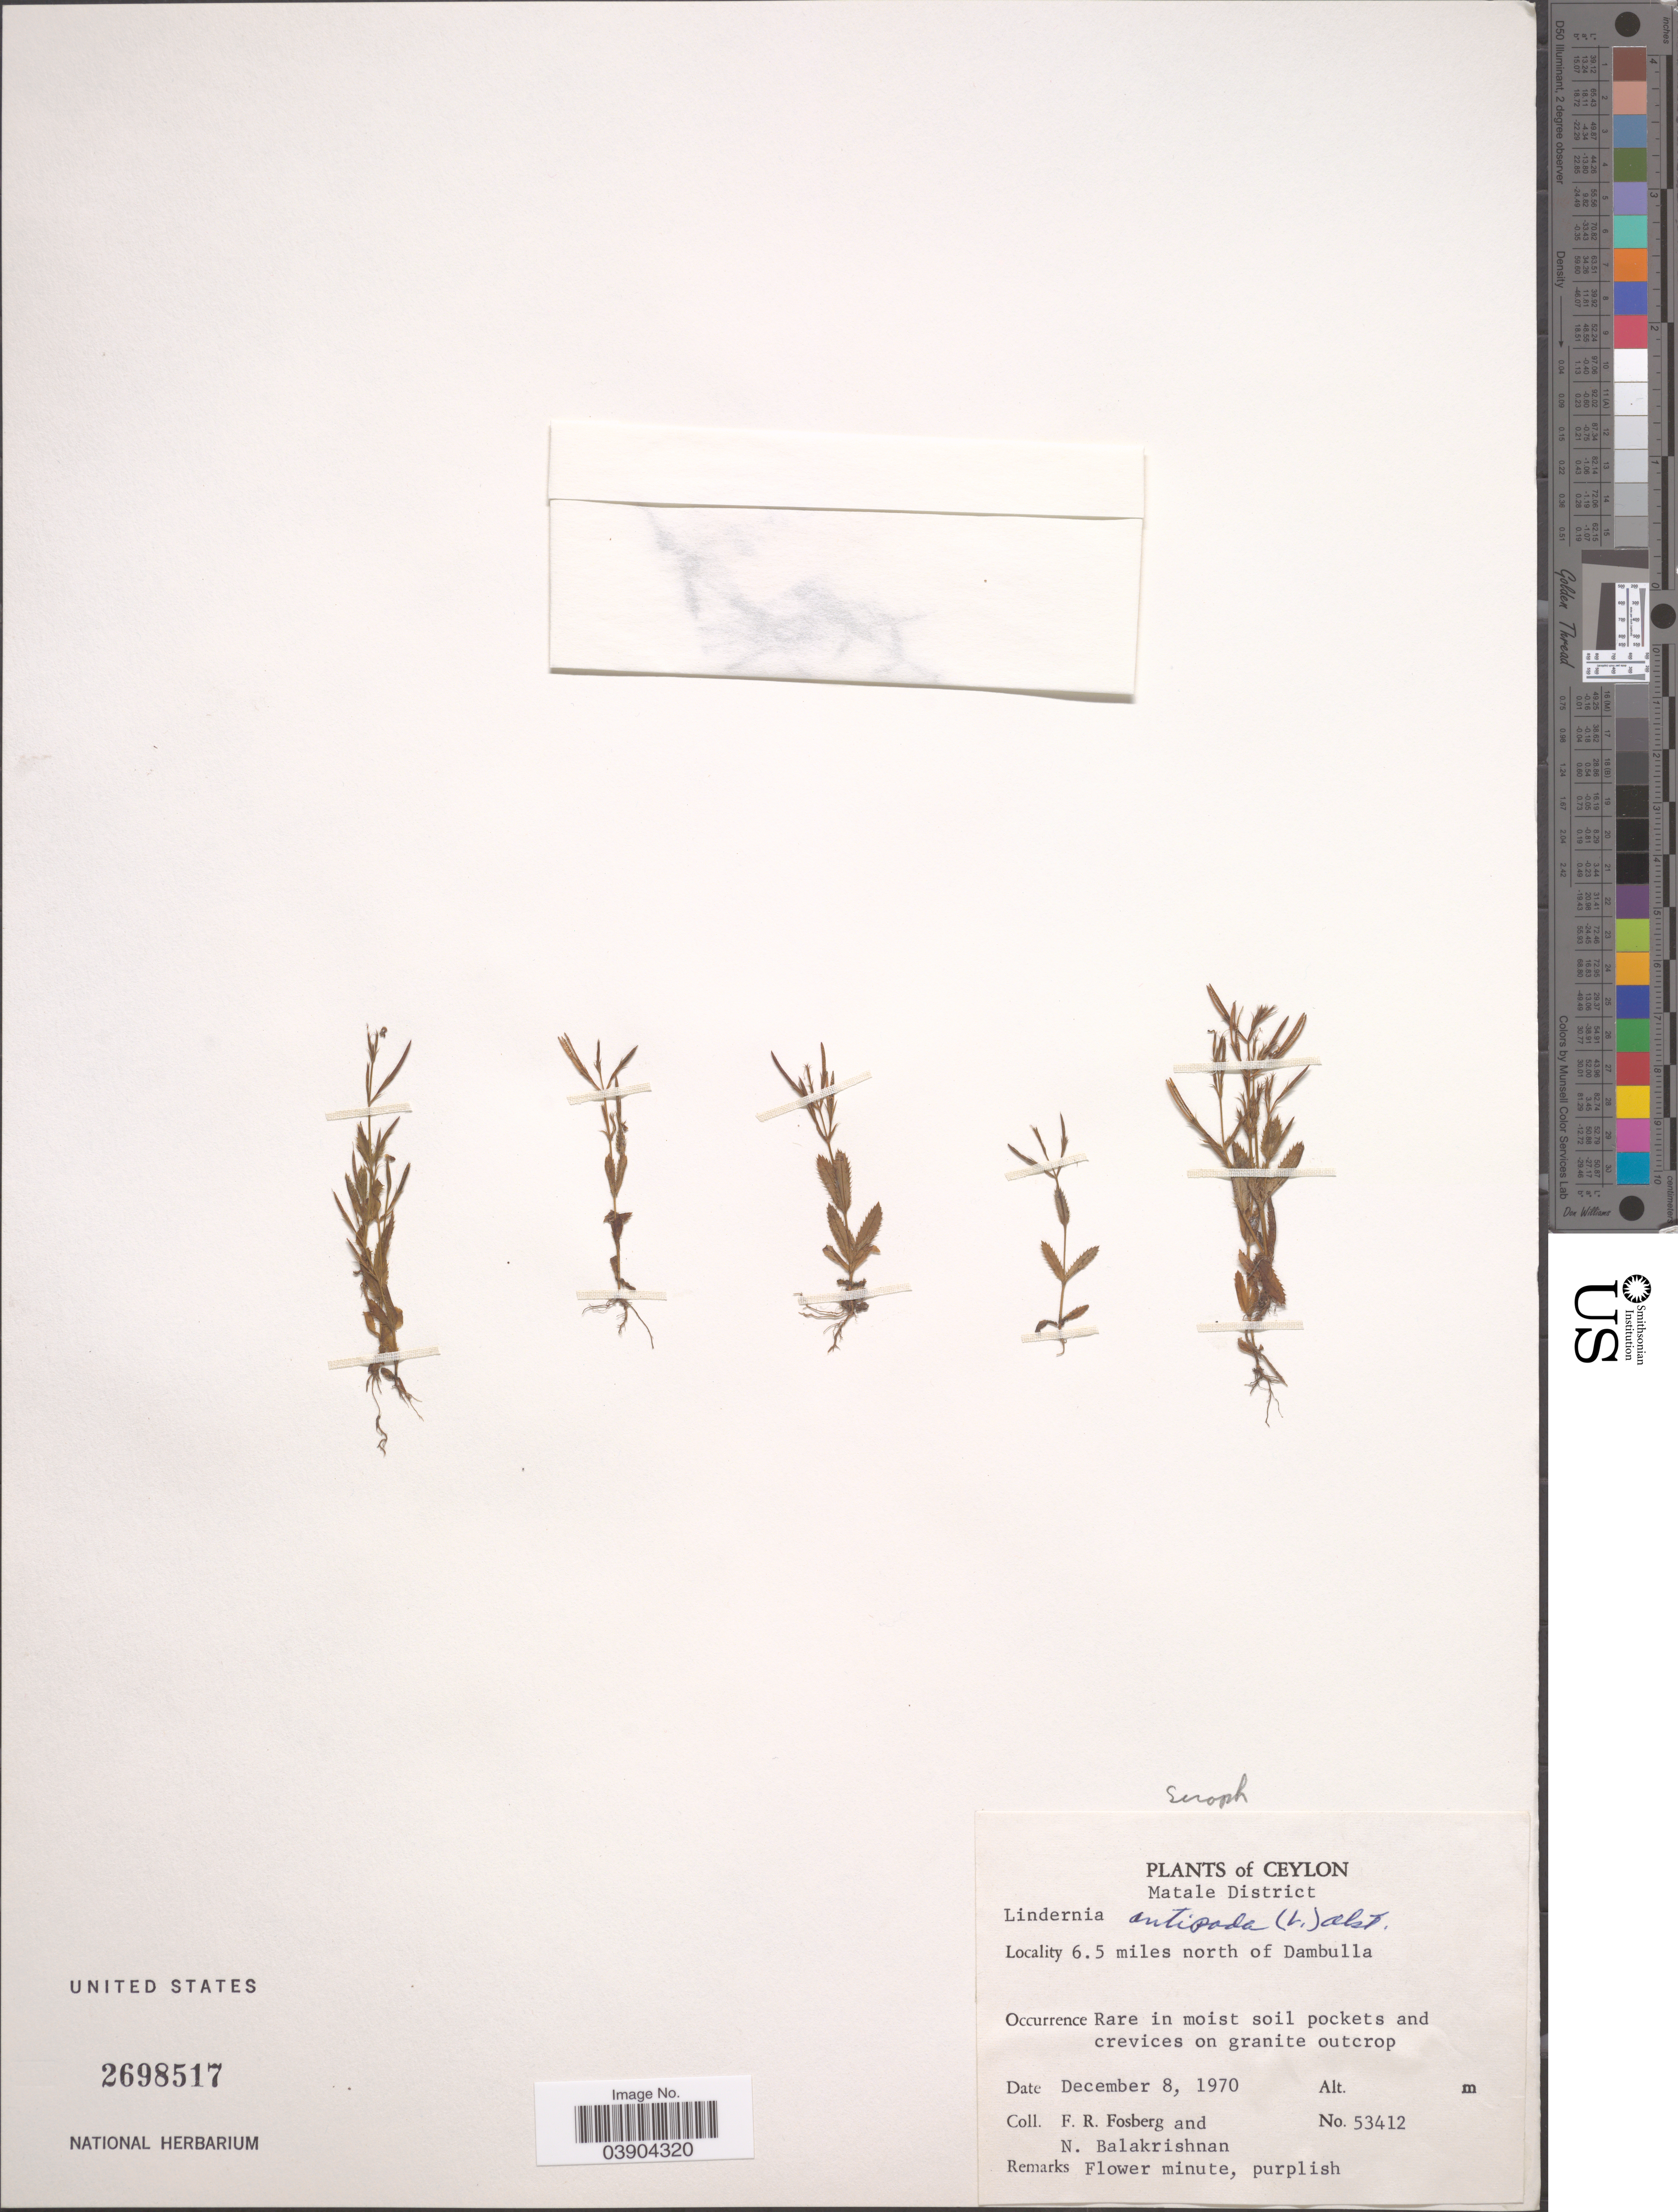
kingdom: Plantae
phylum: Tracheophyta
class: Magnoliopsida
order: Lamiales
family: Linderniaceae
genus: Lindernia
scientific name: Lindernia antipoda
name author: (L.) Alston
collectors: F. R. Fosberg & N. Balakrishnan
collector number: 53412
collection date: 1970-12-08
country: Sri Lanka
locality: Ceylon. Matale District. 6.5 miles north of Dambulla.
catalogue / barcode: US 2698517